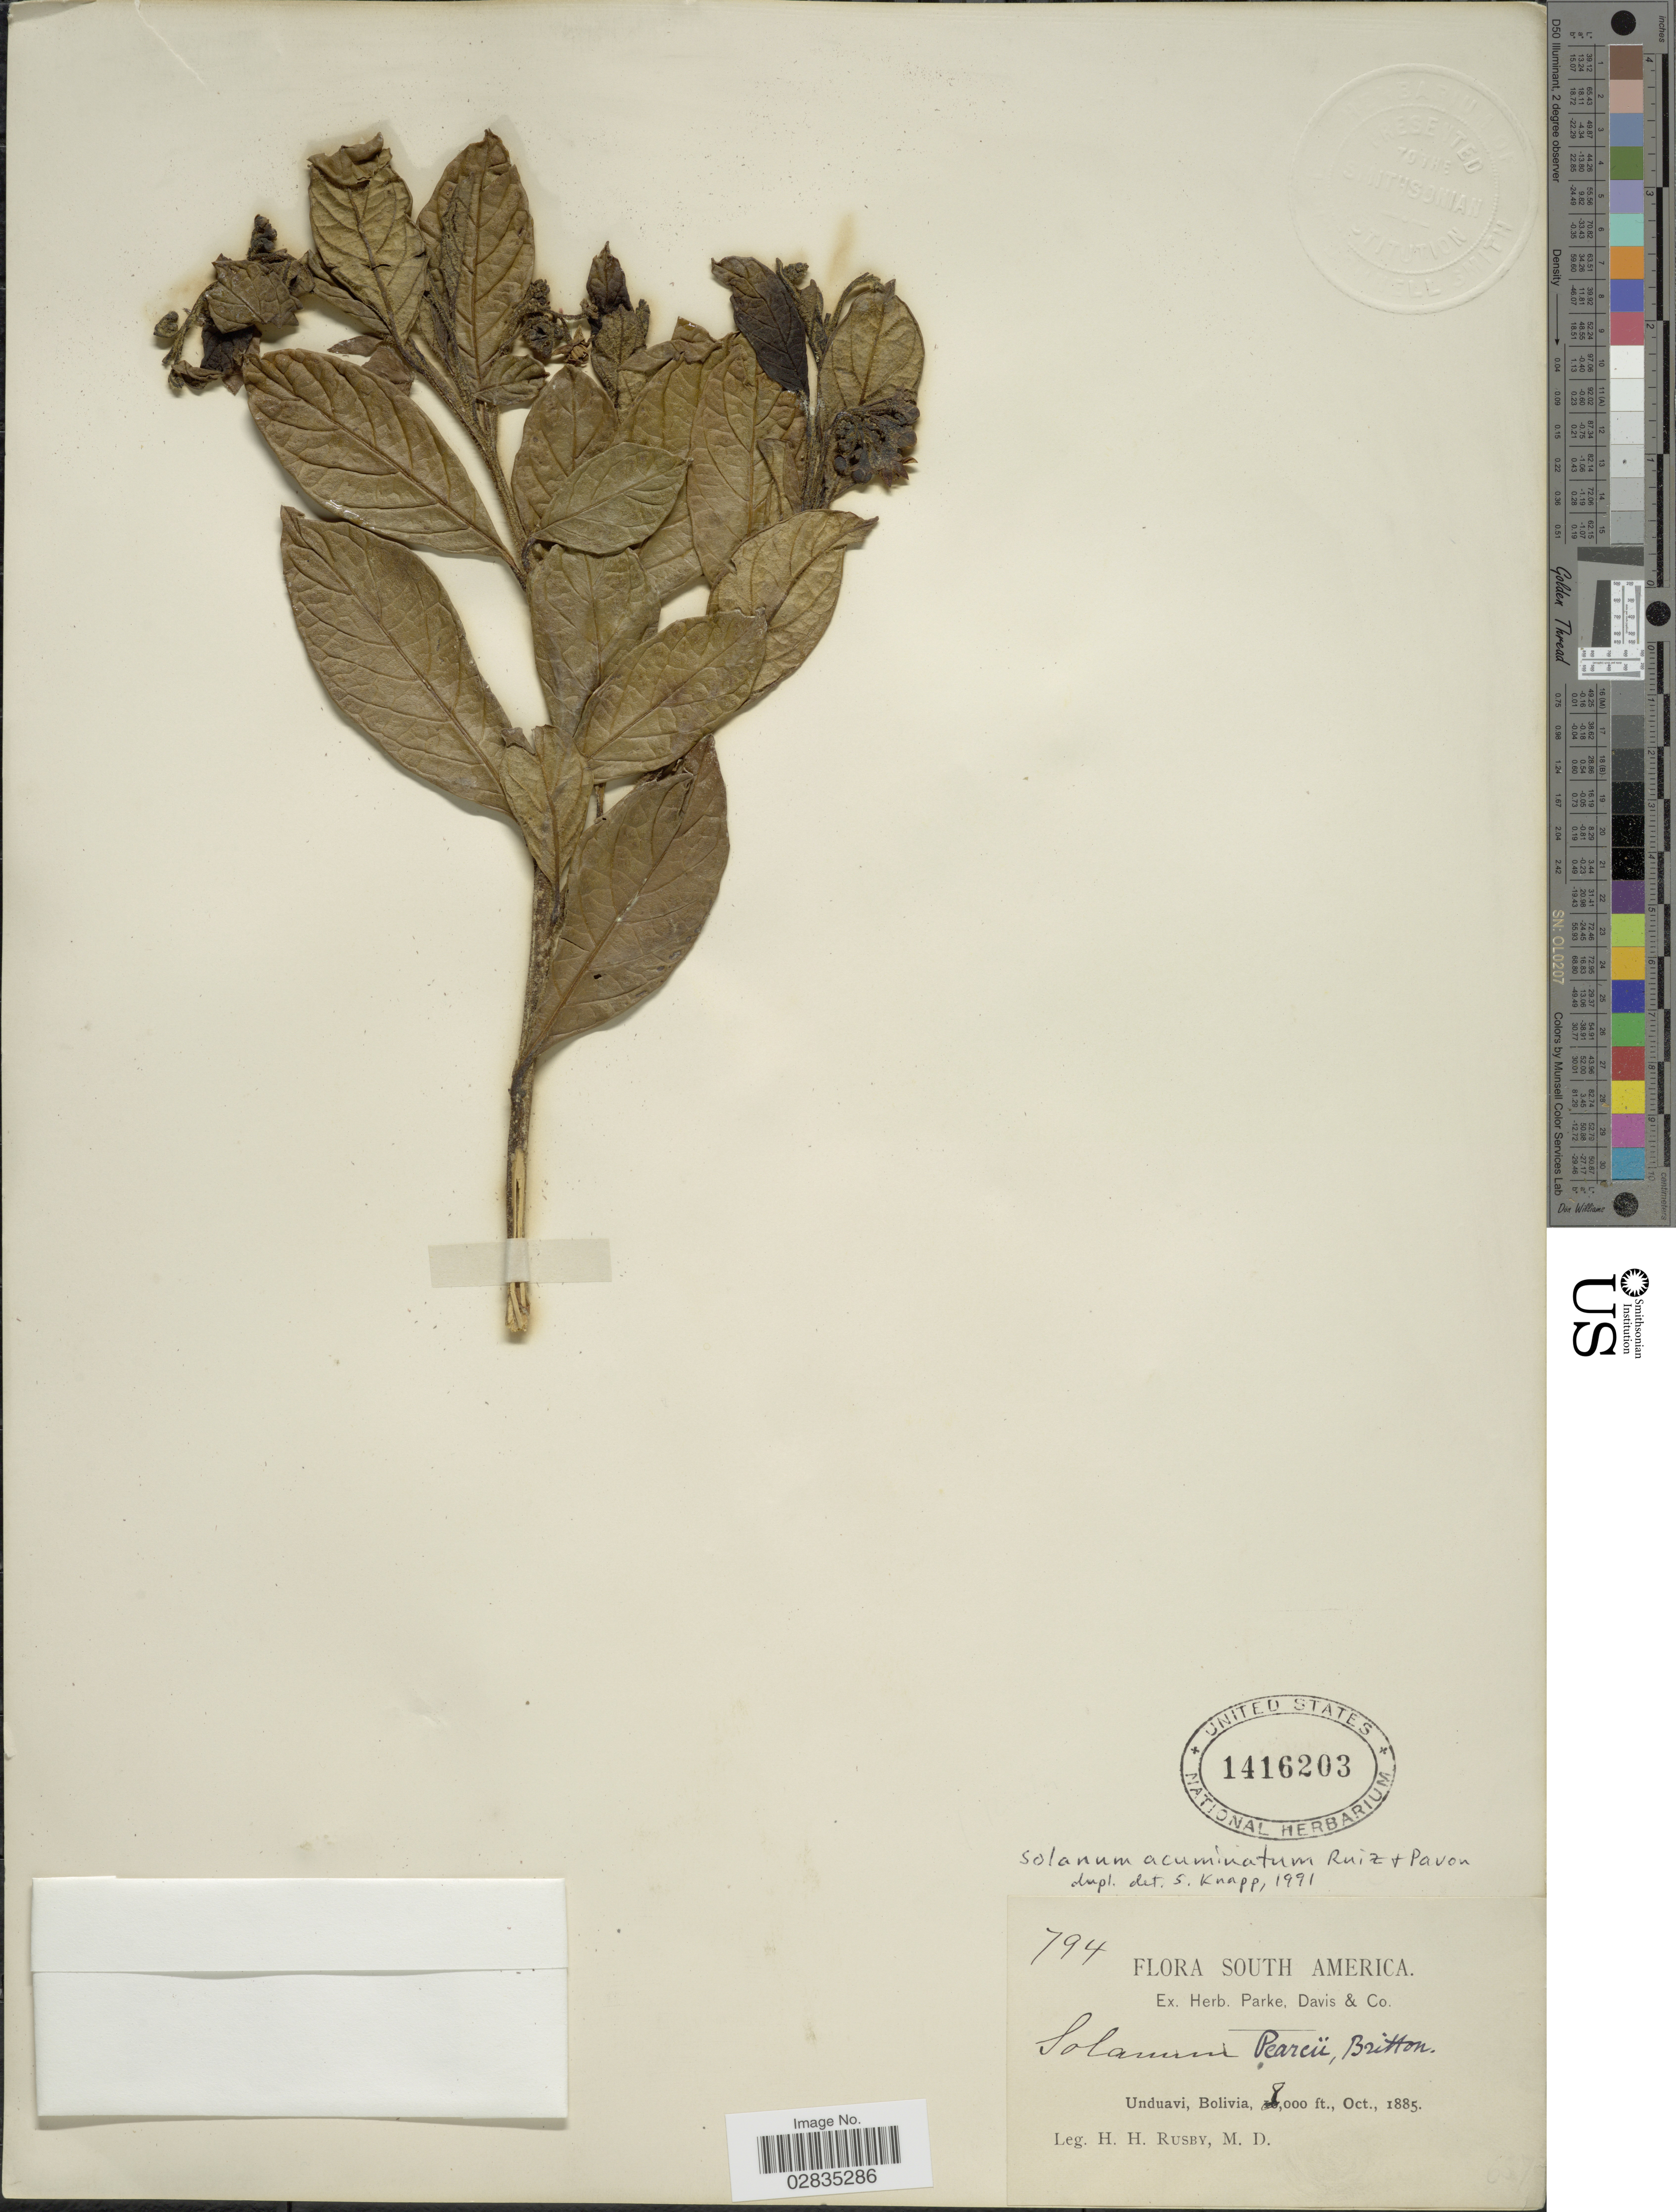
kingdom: Plantae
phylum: Tracheophyta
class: Magnoliopsida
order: Solanales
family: Solanaceae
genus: Solanum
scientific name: Solanum acuminatum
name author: Ruiz & Pav.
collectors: H. H. Rusby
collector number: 794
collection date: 1885-10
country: Bolivia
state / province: La Paz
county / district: Nor Yungas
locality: Unduavi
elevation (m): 2438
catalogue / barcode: US 1416203